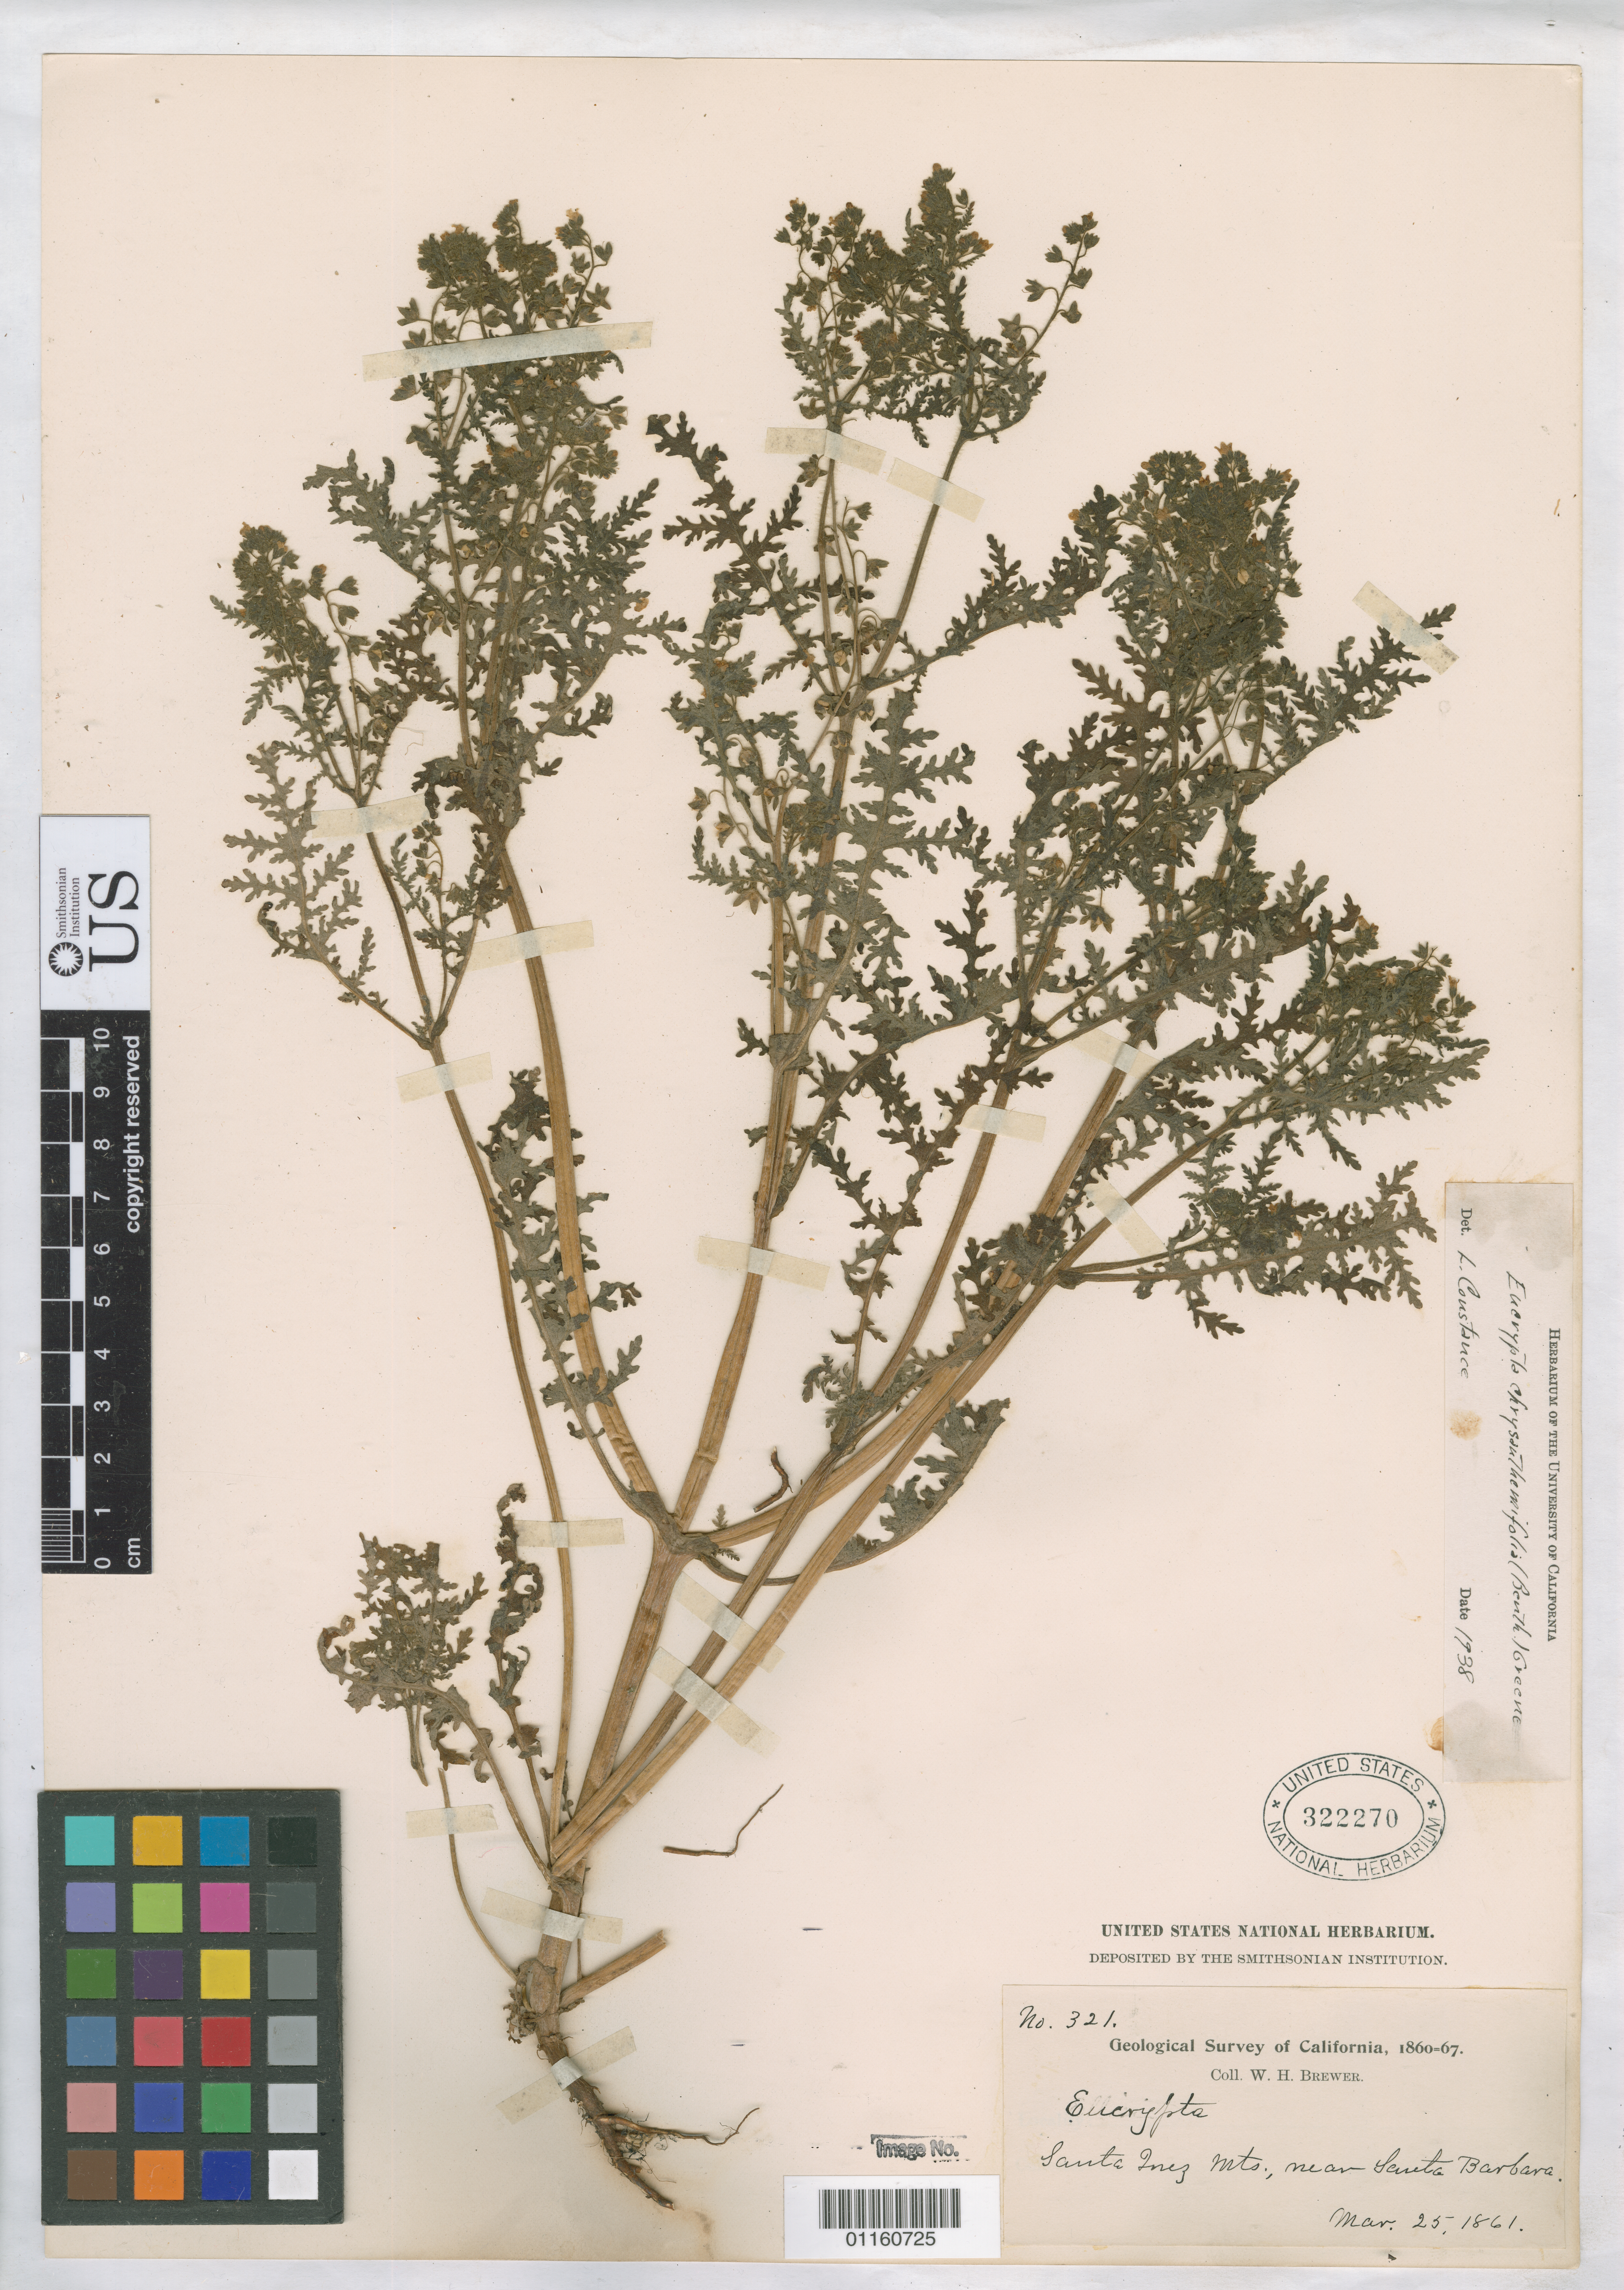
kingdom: Plantae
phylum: Tracheophyta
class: Magnoliopsida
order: Boraginales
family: Hydrophyllaceae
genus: Eucrypta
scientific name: Eucrypta chrysanthemifolia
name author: (Benth.) Greene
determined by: Constance, L., (UC), University of California Berkeley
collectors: W. H. Brewer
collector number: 321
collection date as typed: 25 Mar 1861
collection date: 1861-03-25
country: United States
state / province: California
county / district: Santa Barbara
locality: Santa Ynez Mountains, near Santa Barbara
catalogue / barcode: US 322270